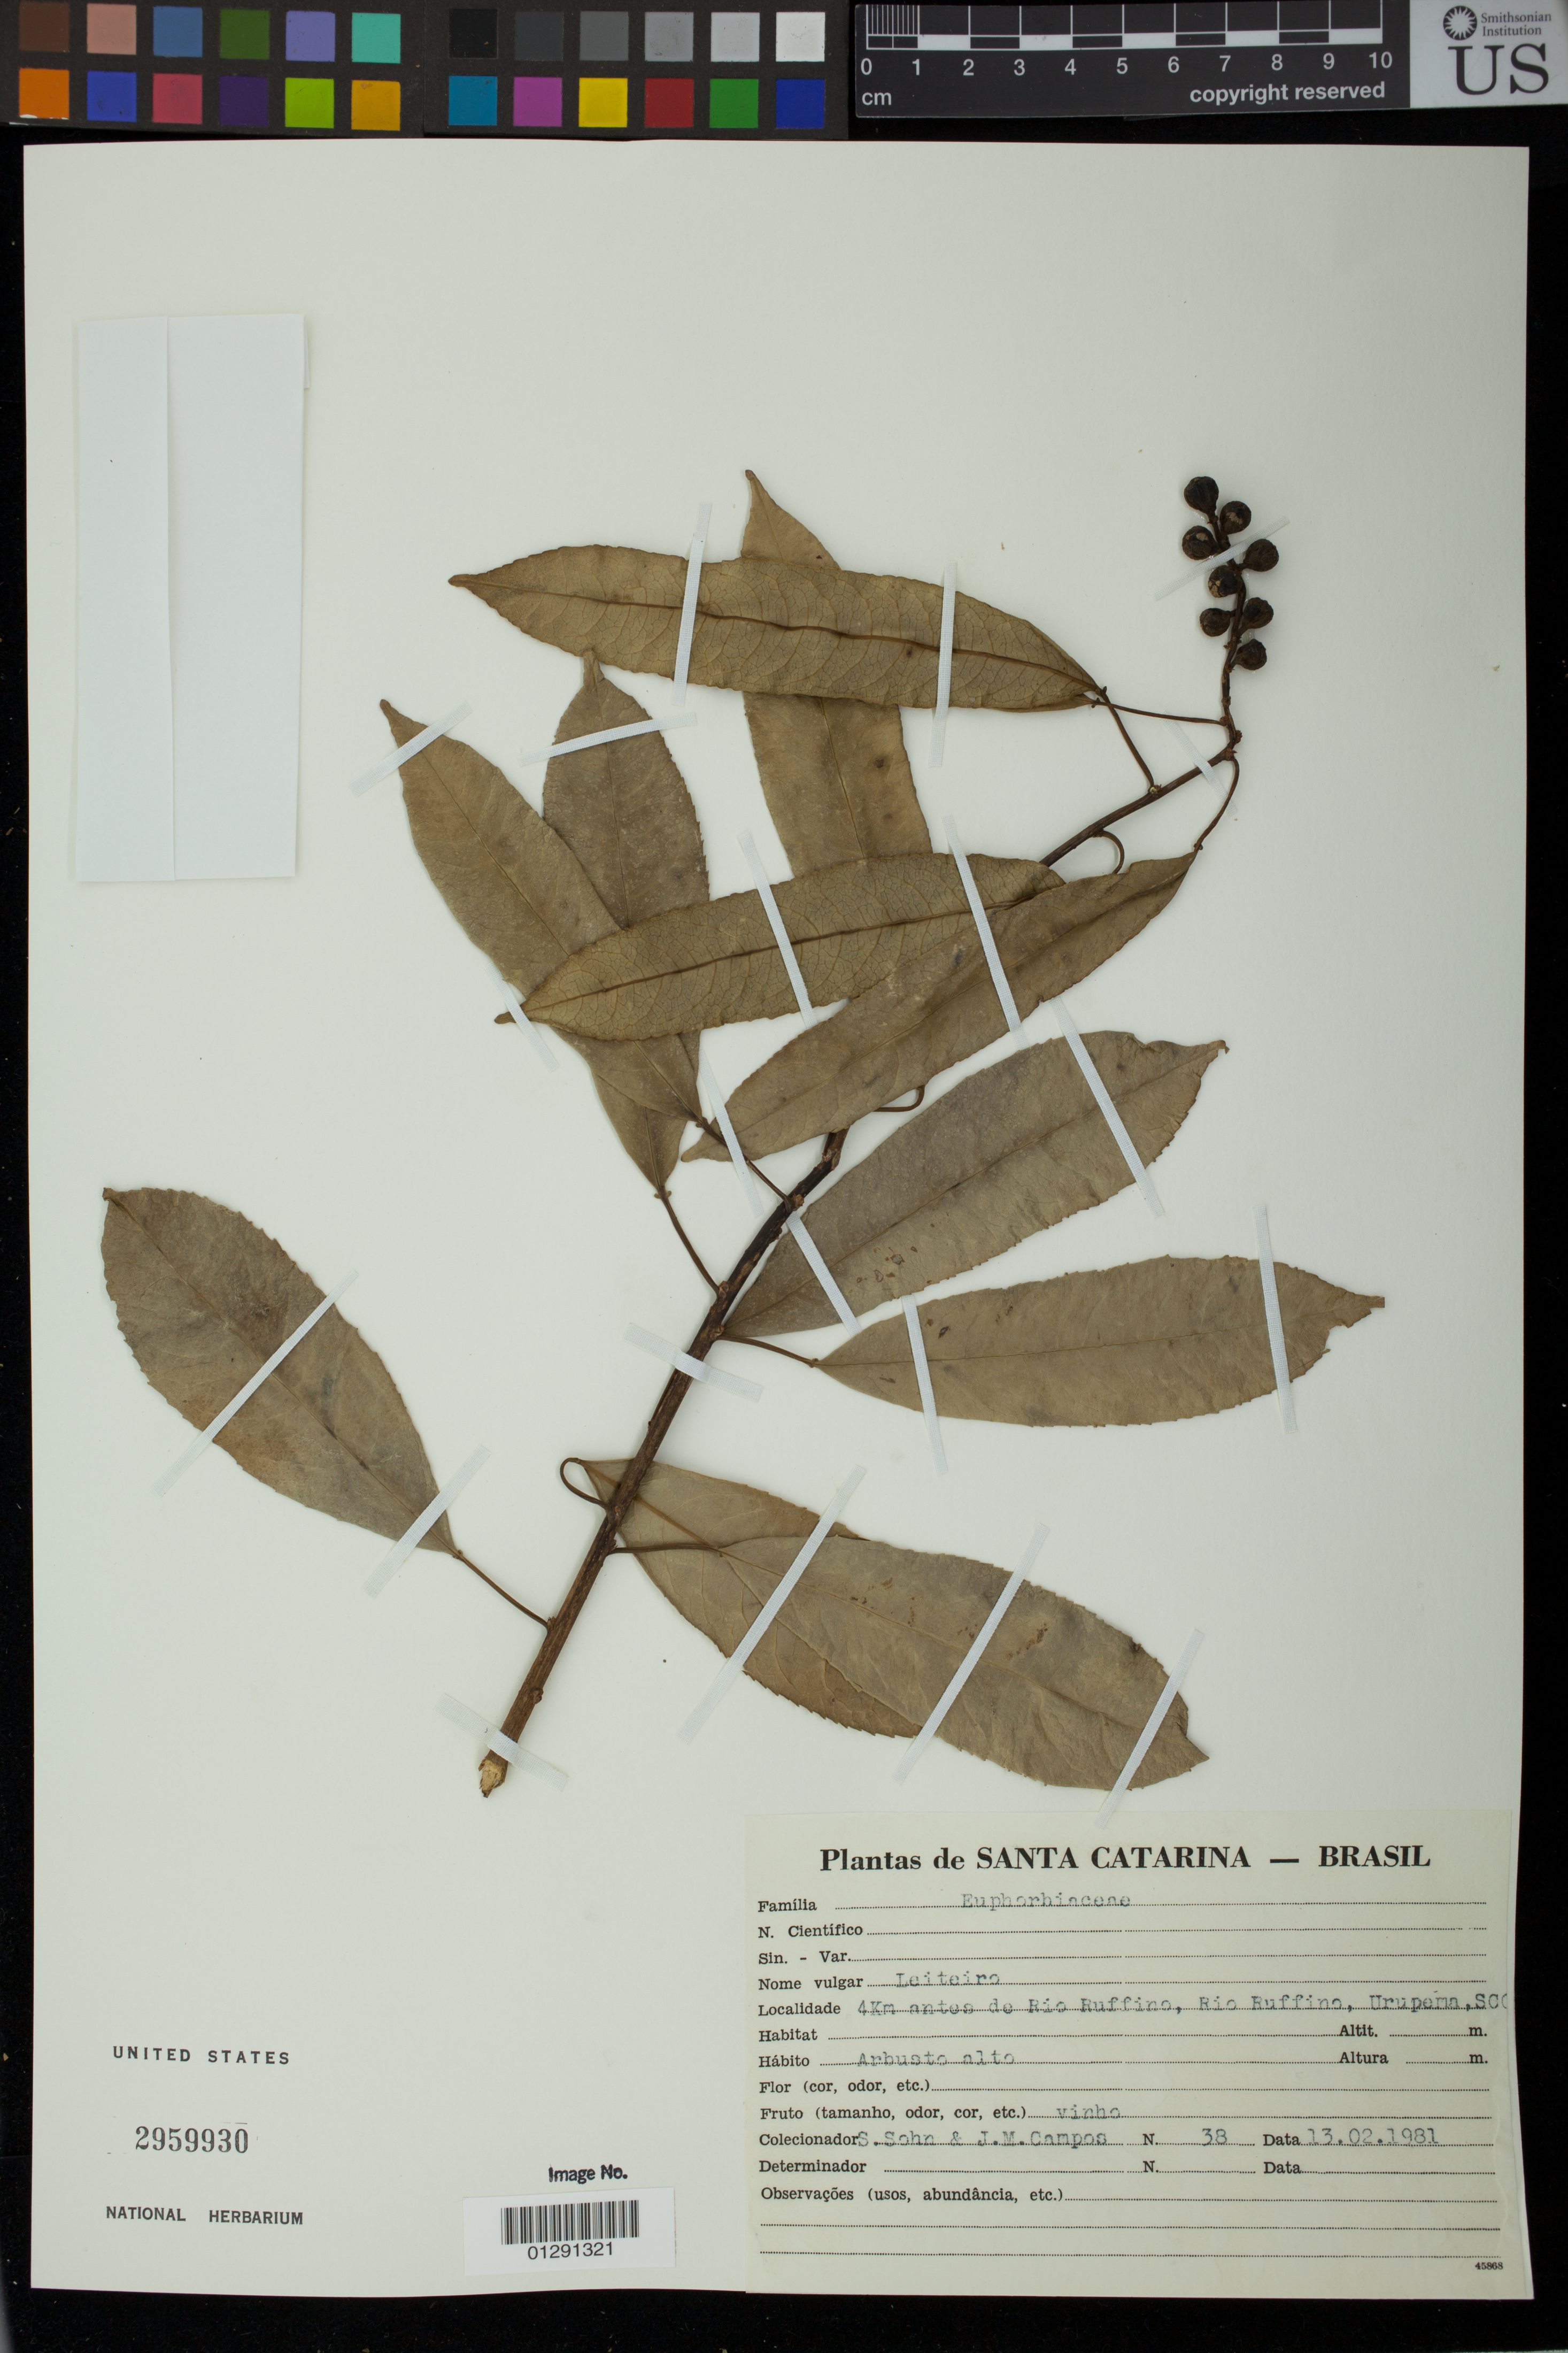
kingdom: Plantae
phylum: Tracheophyta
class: Magnoliopsida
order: Malpighiales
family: Euphorbiaceae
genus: Sapium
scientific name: Sapium glandulatum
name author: (Vell.) Pax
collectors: S. Sohn & J. M. d. Freitas Campos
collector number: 38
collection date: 1981-02-13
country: Brazil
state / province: Santa Catarina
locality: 4 km antes de Rio Ruffino, Urupema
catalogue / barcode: US 2959930